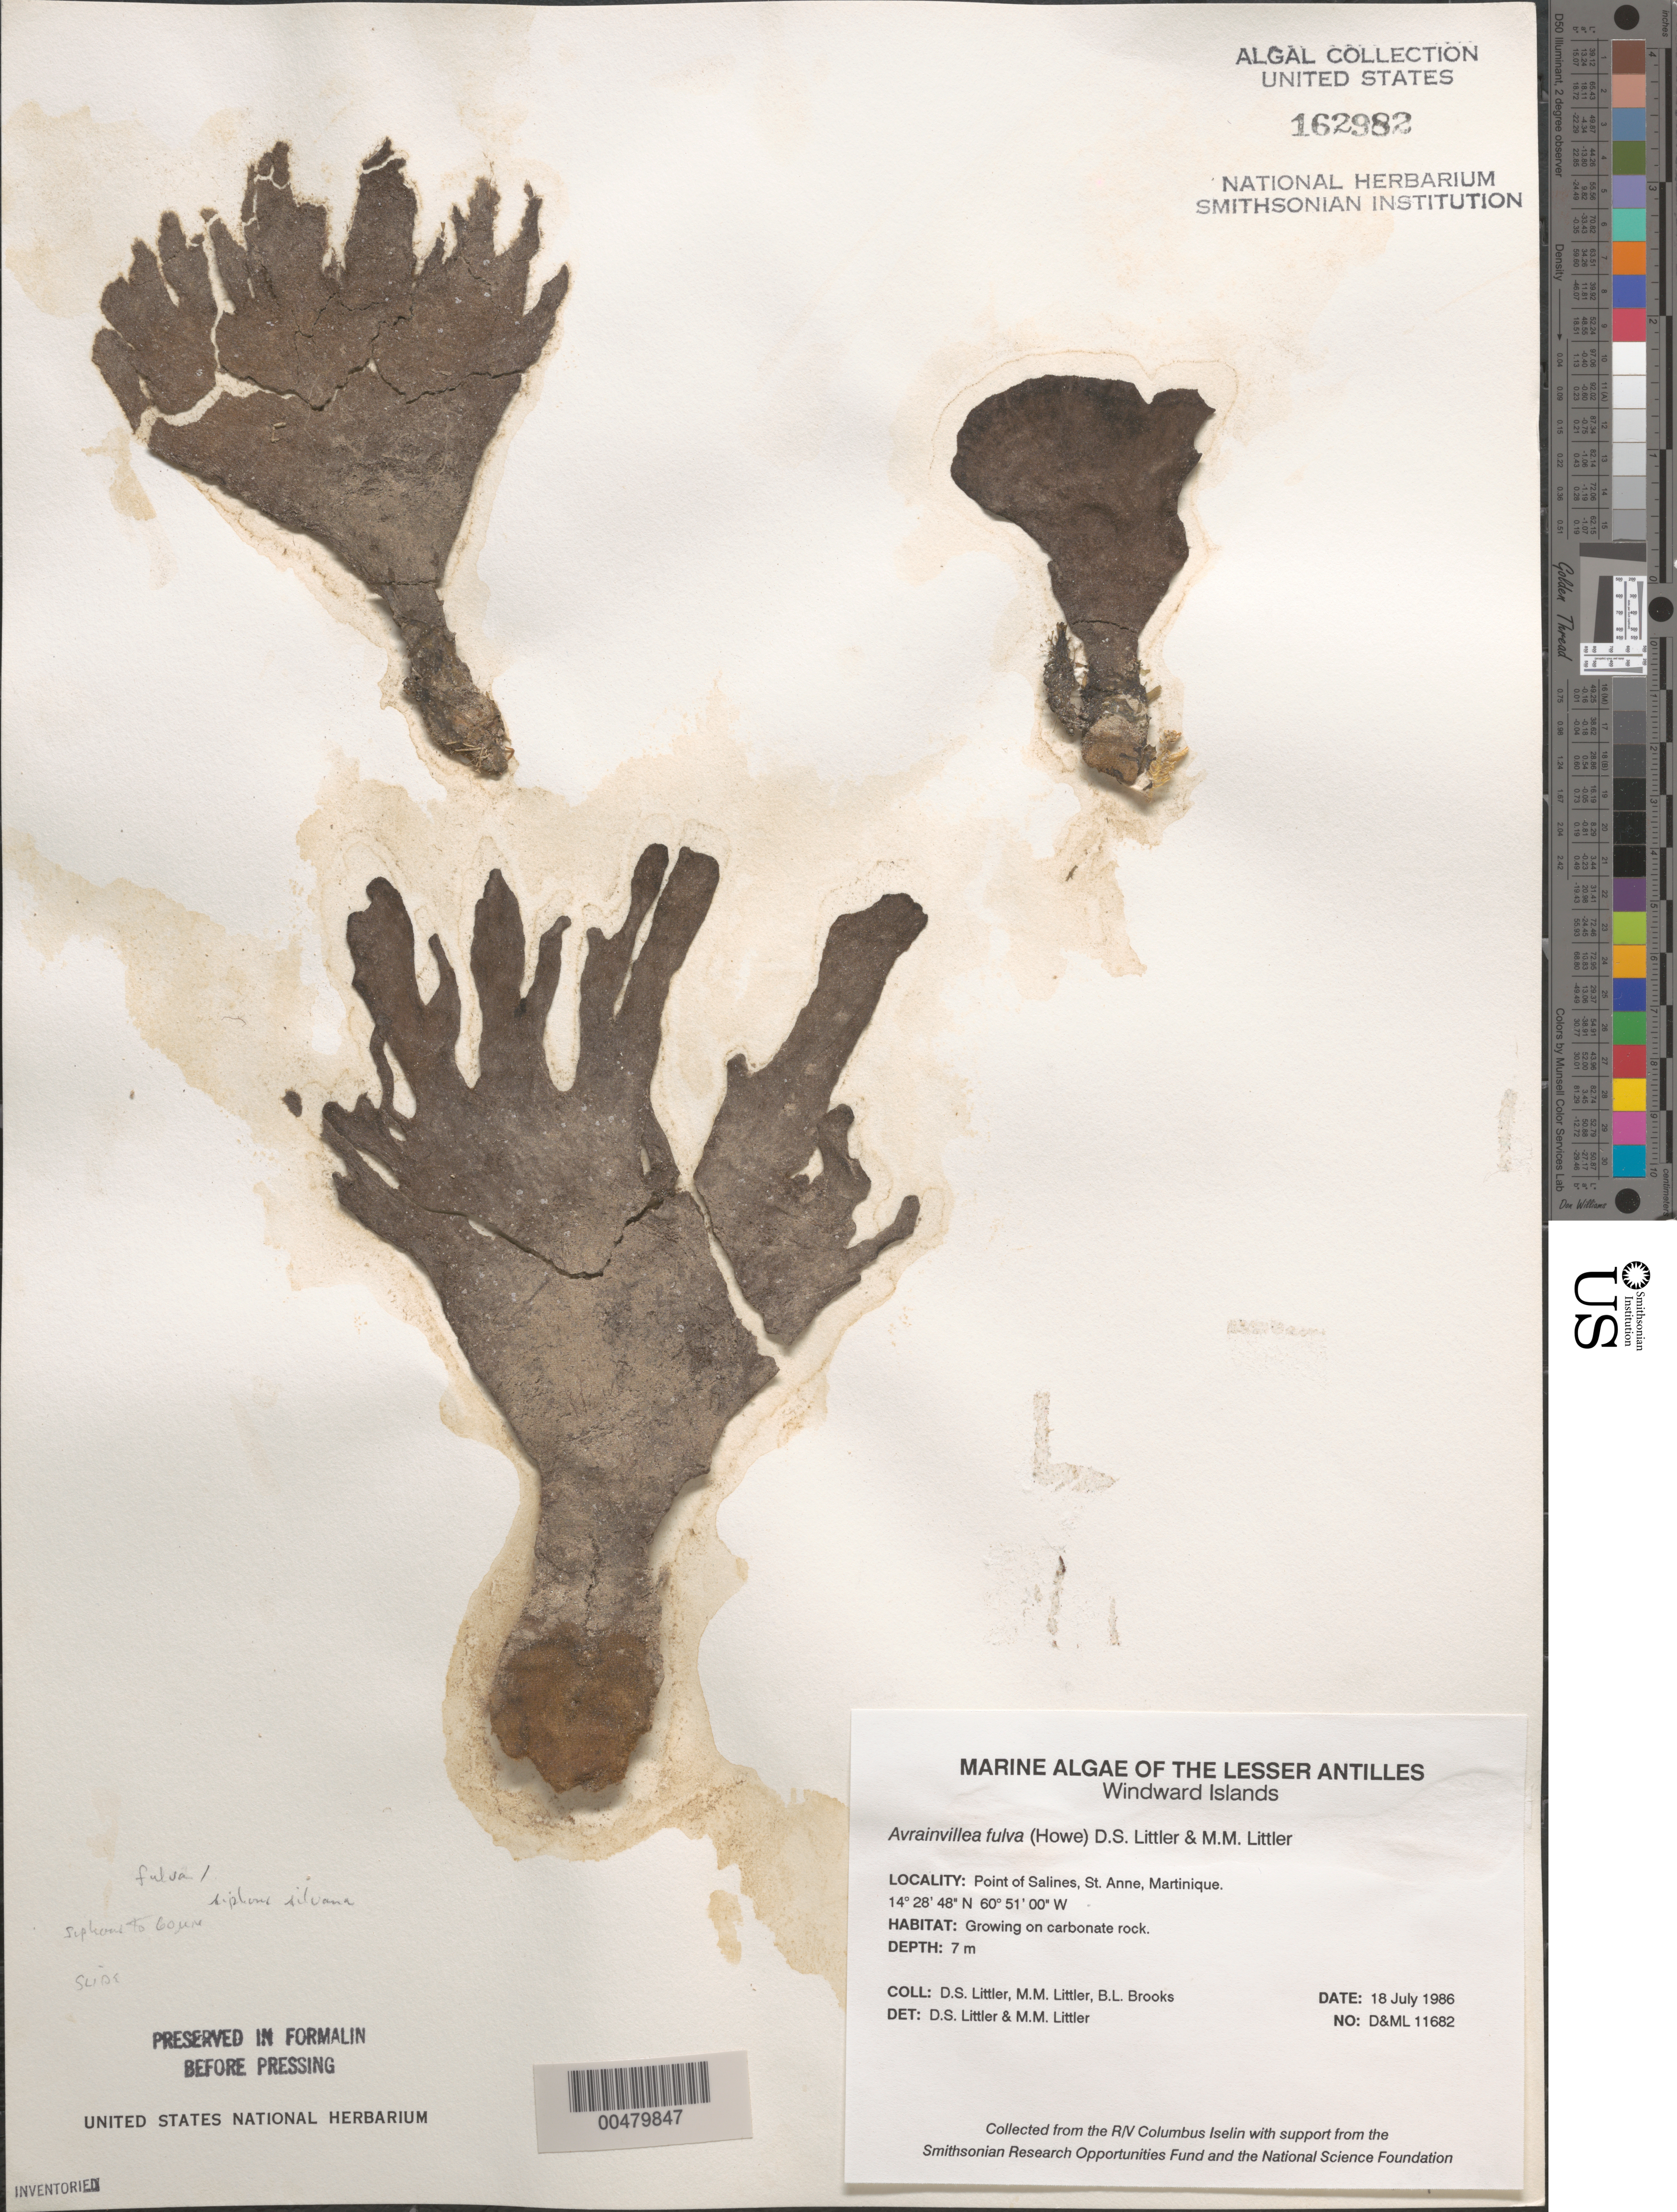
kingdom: Plantae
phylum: Chlorophyta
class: Ulvophyceae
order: Bryopsidales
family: Dichotomosiphonaceae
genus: Avrainvillea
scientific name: Avrainvillea fulva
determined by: Littler, D. S.; Littler, M. M.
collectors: D. S. Littler, M. M. Littler & B. Brooks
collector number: D&ML 11682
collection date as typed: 18 Jul 1986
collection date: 1986-07-18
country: Martinique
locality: Salines Point, St. Anne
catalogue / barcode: US 162982